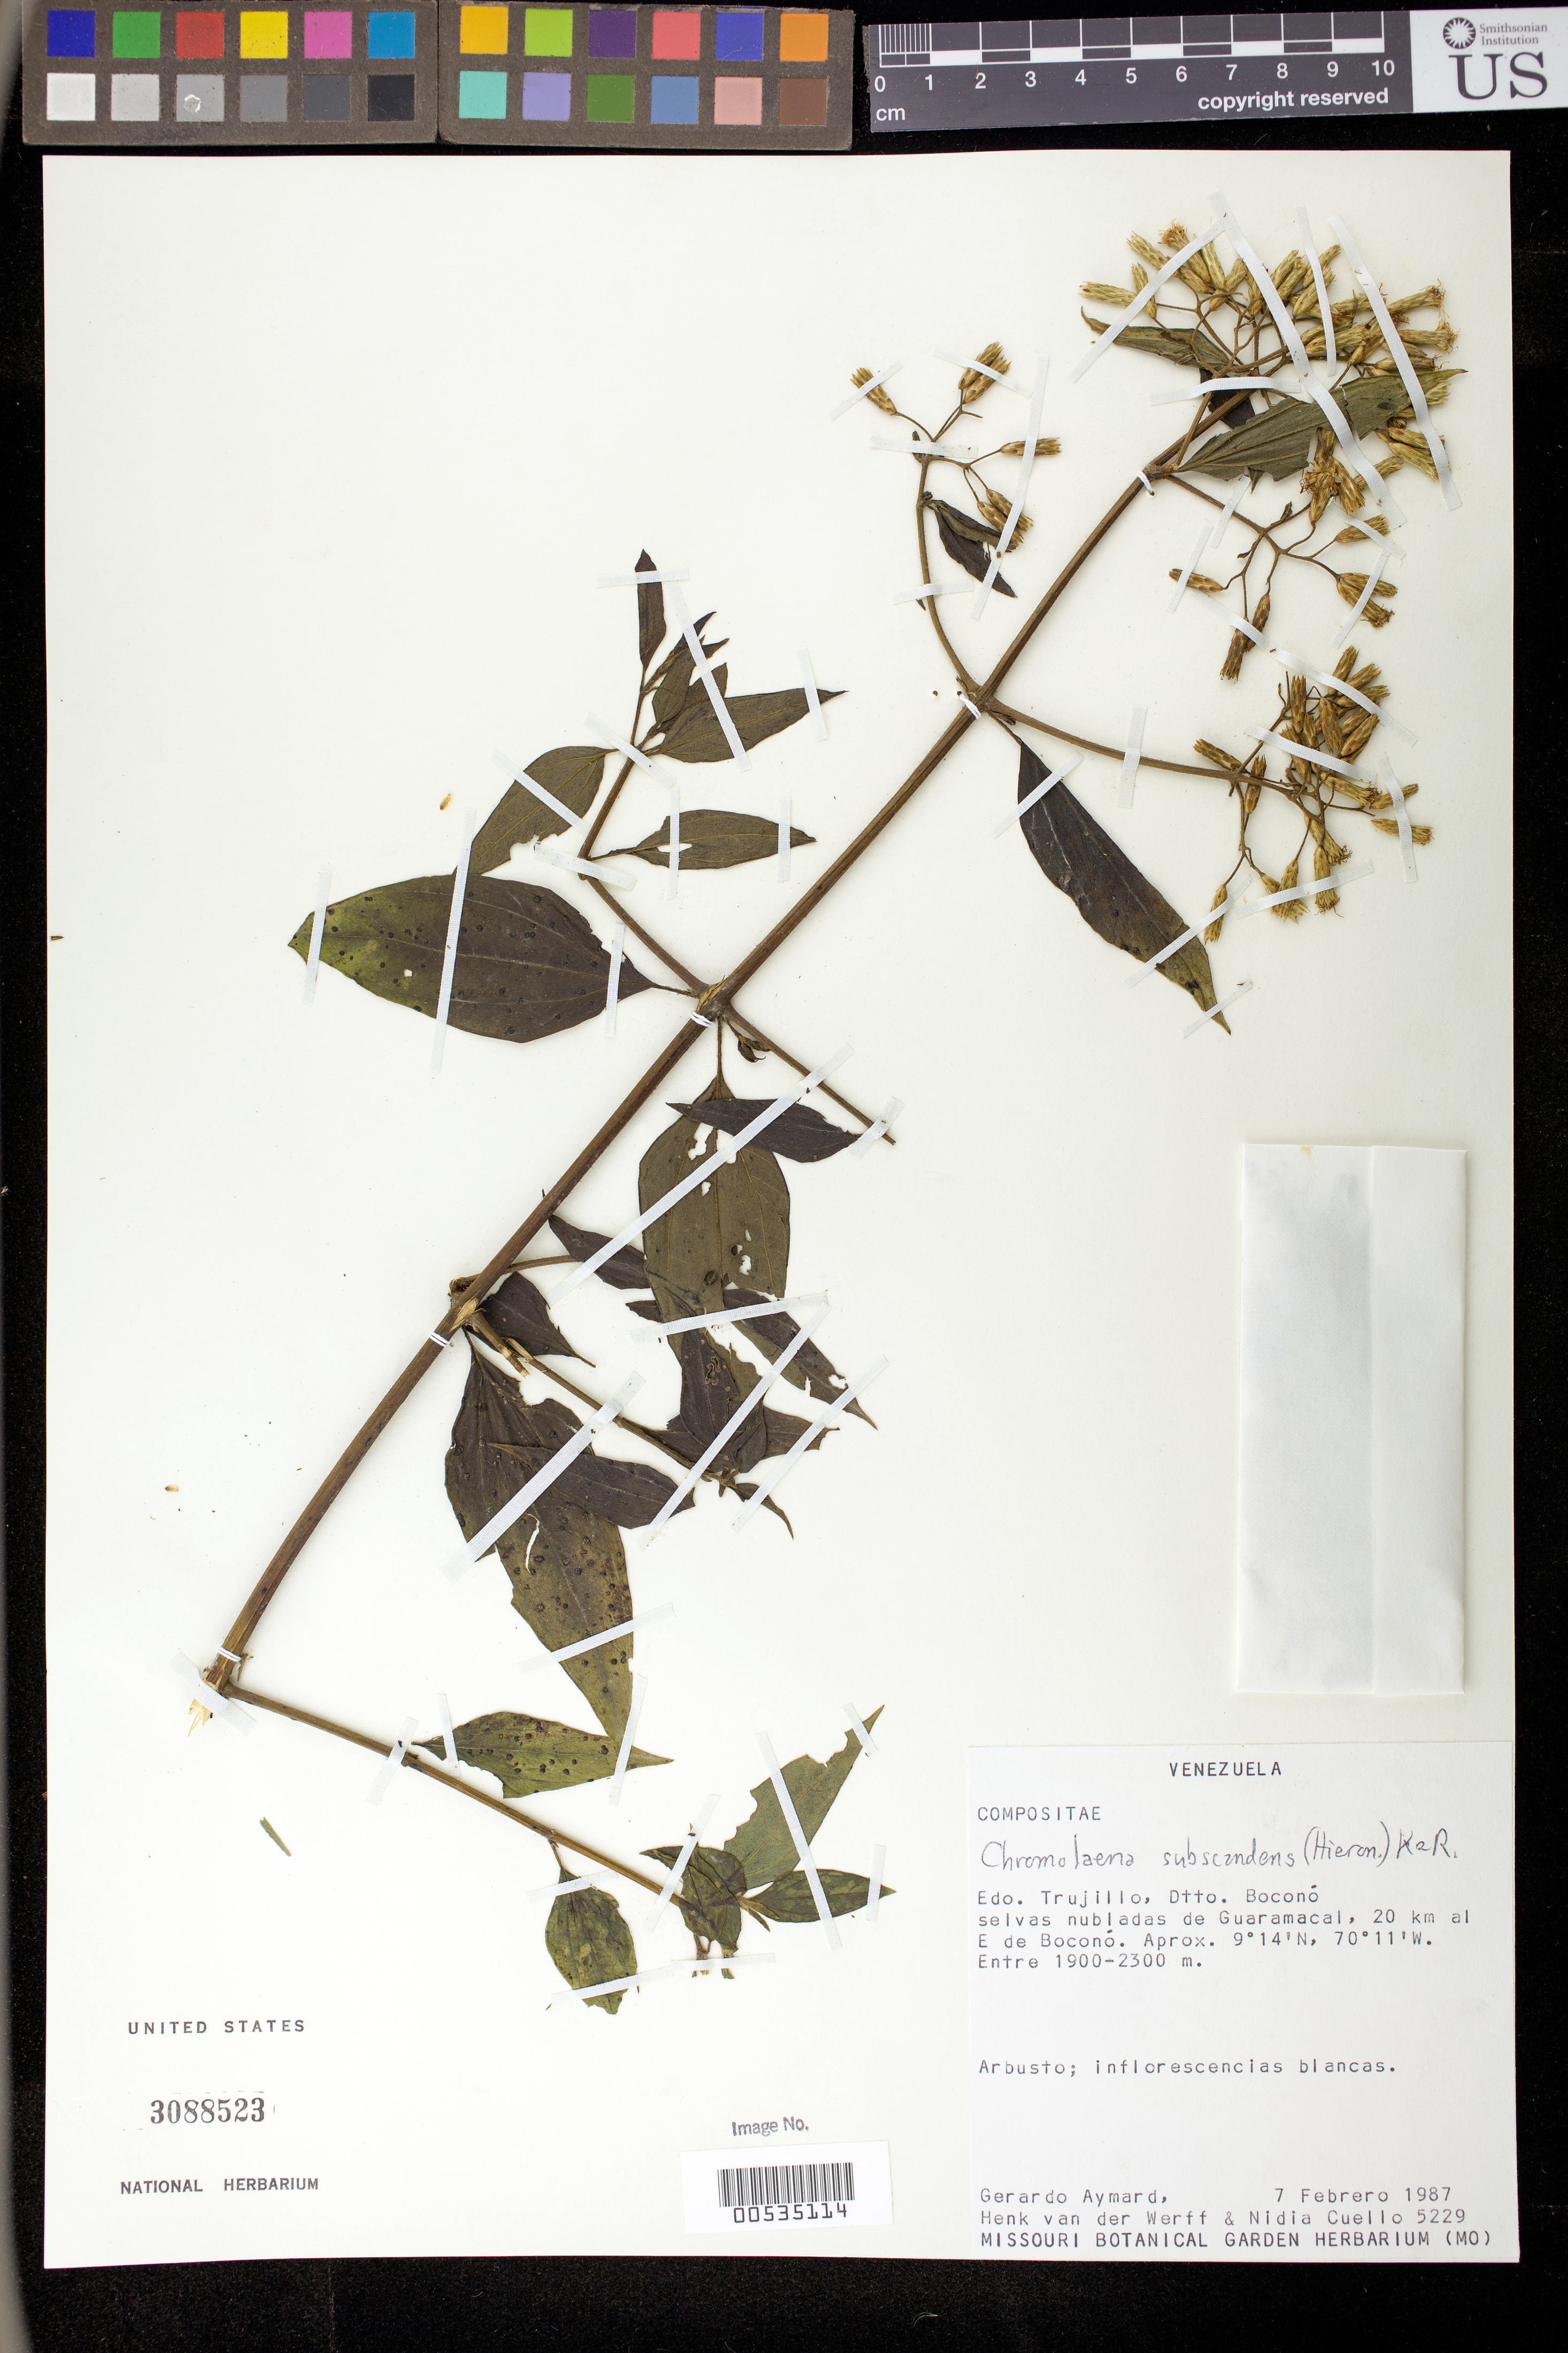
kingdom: Plantae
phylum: Tracheophyta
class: Magnoliopsida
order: Asterales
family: Asteraceae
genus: Chromolaena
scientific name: Chromolaena subscandens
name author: (Hieron.) R.M. King & H. Rob.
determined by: Robinson, Harold E., (US)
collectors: G. A. Aymard, H. van der Werff & N. L. Cuello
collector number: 5229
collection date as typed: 07 Feb 1987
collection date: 1987-02-07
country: Venezuela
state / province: Trujillo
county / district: Boconó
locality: Guaramacal. 20 km E Boconó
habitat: Selvas nubladas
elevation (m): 1900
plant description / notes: MO, PORT, US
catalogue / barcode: US 3088523